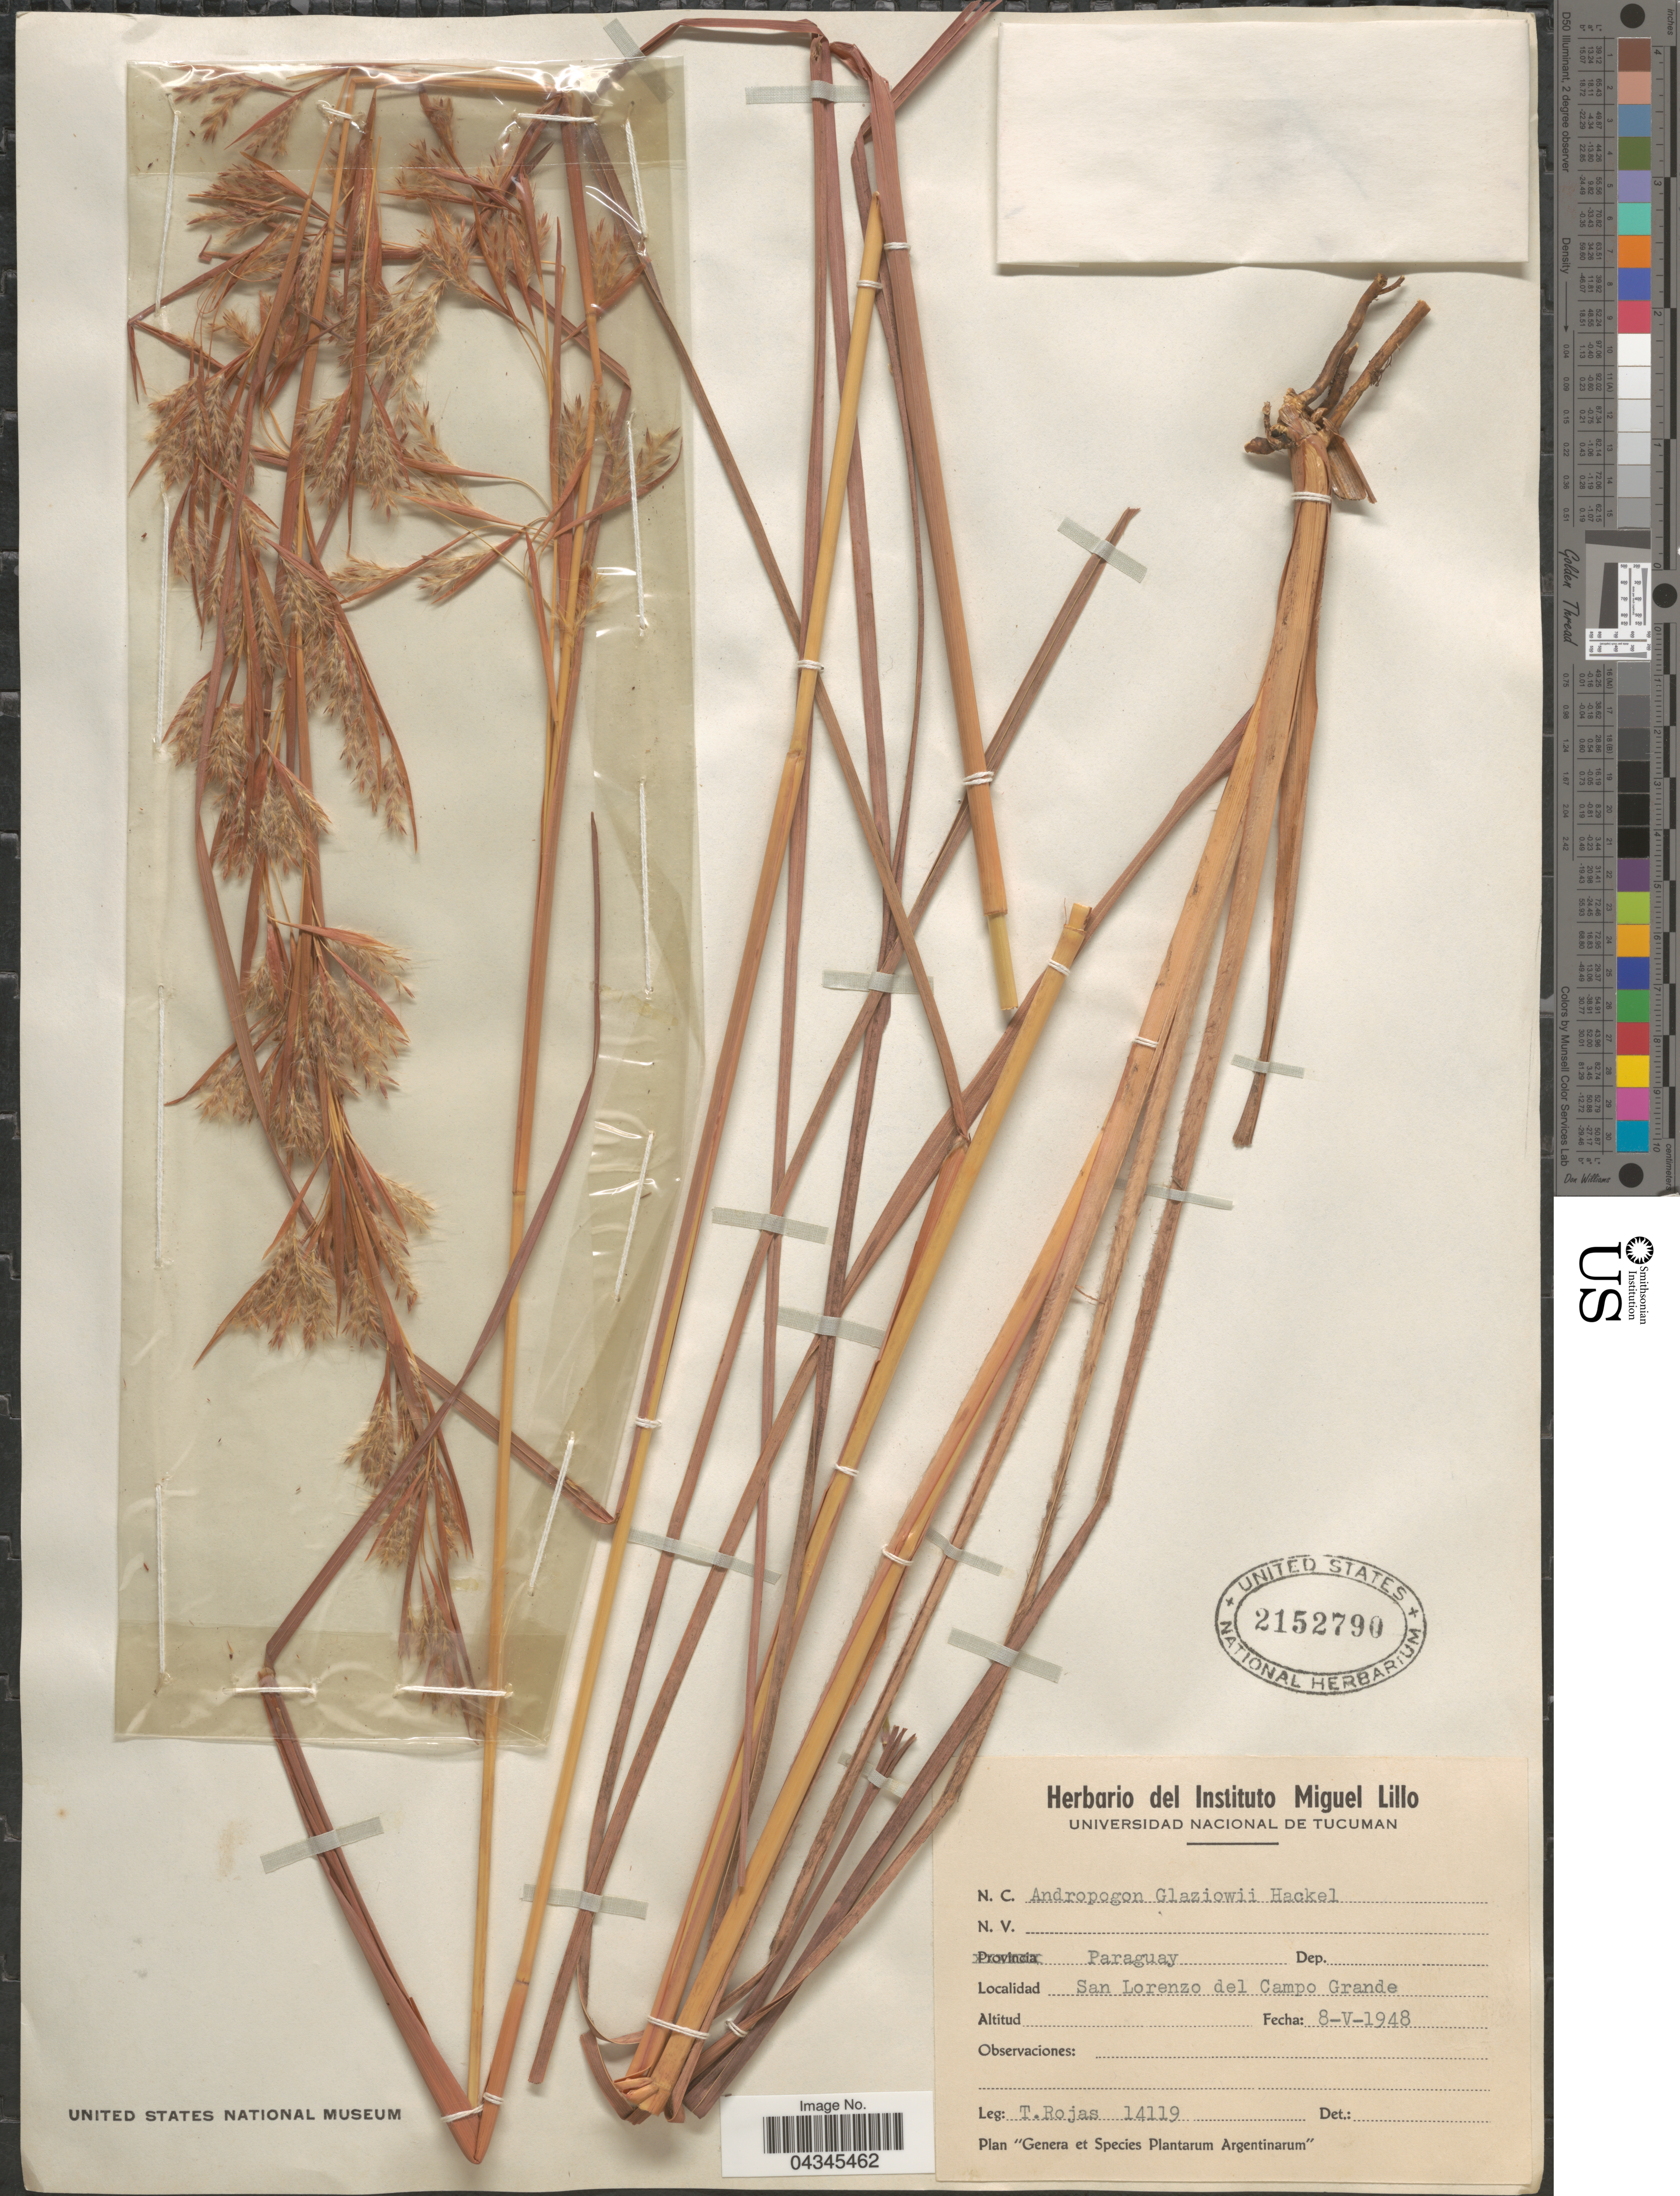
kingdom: Plantae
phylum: Tracheophyta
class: Liliopsida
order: Poales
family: Poaceae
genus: Andropogon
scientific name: Andropogon glaziovii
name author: Hack. in Mart.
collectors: T. Rojas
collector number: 14119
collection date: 1948-05-08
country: Paraguay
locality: San Lorenzo del Campo Grande.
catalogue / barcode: US 2152790